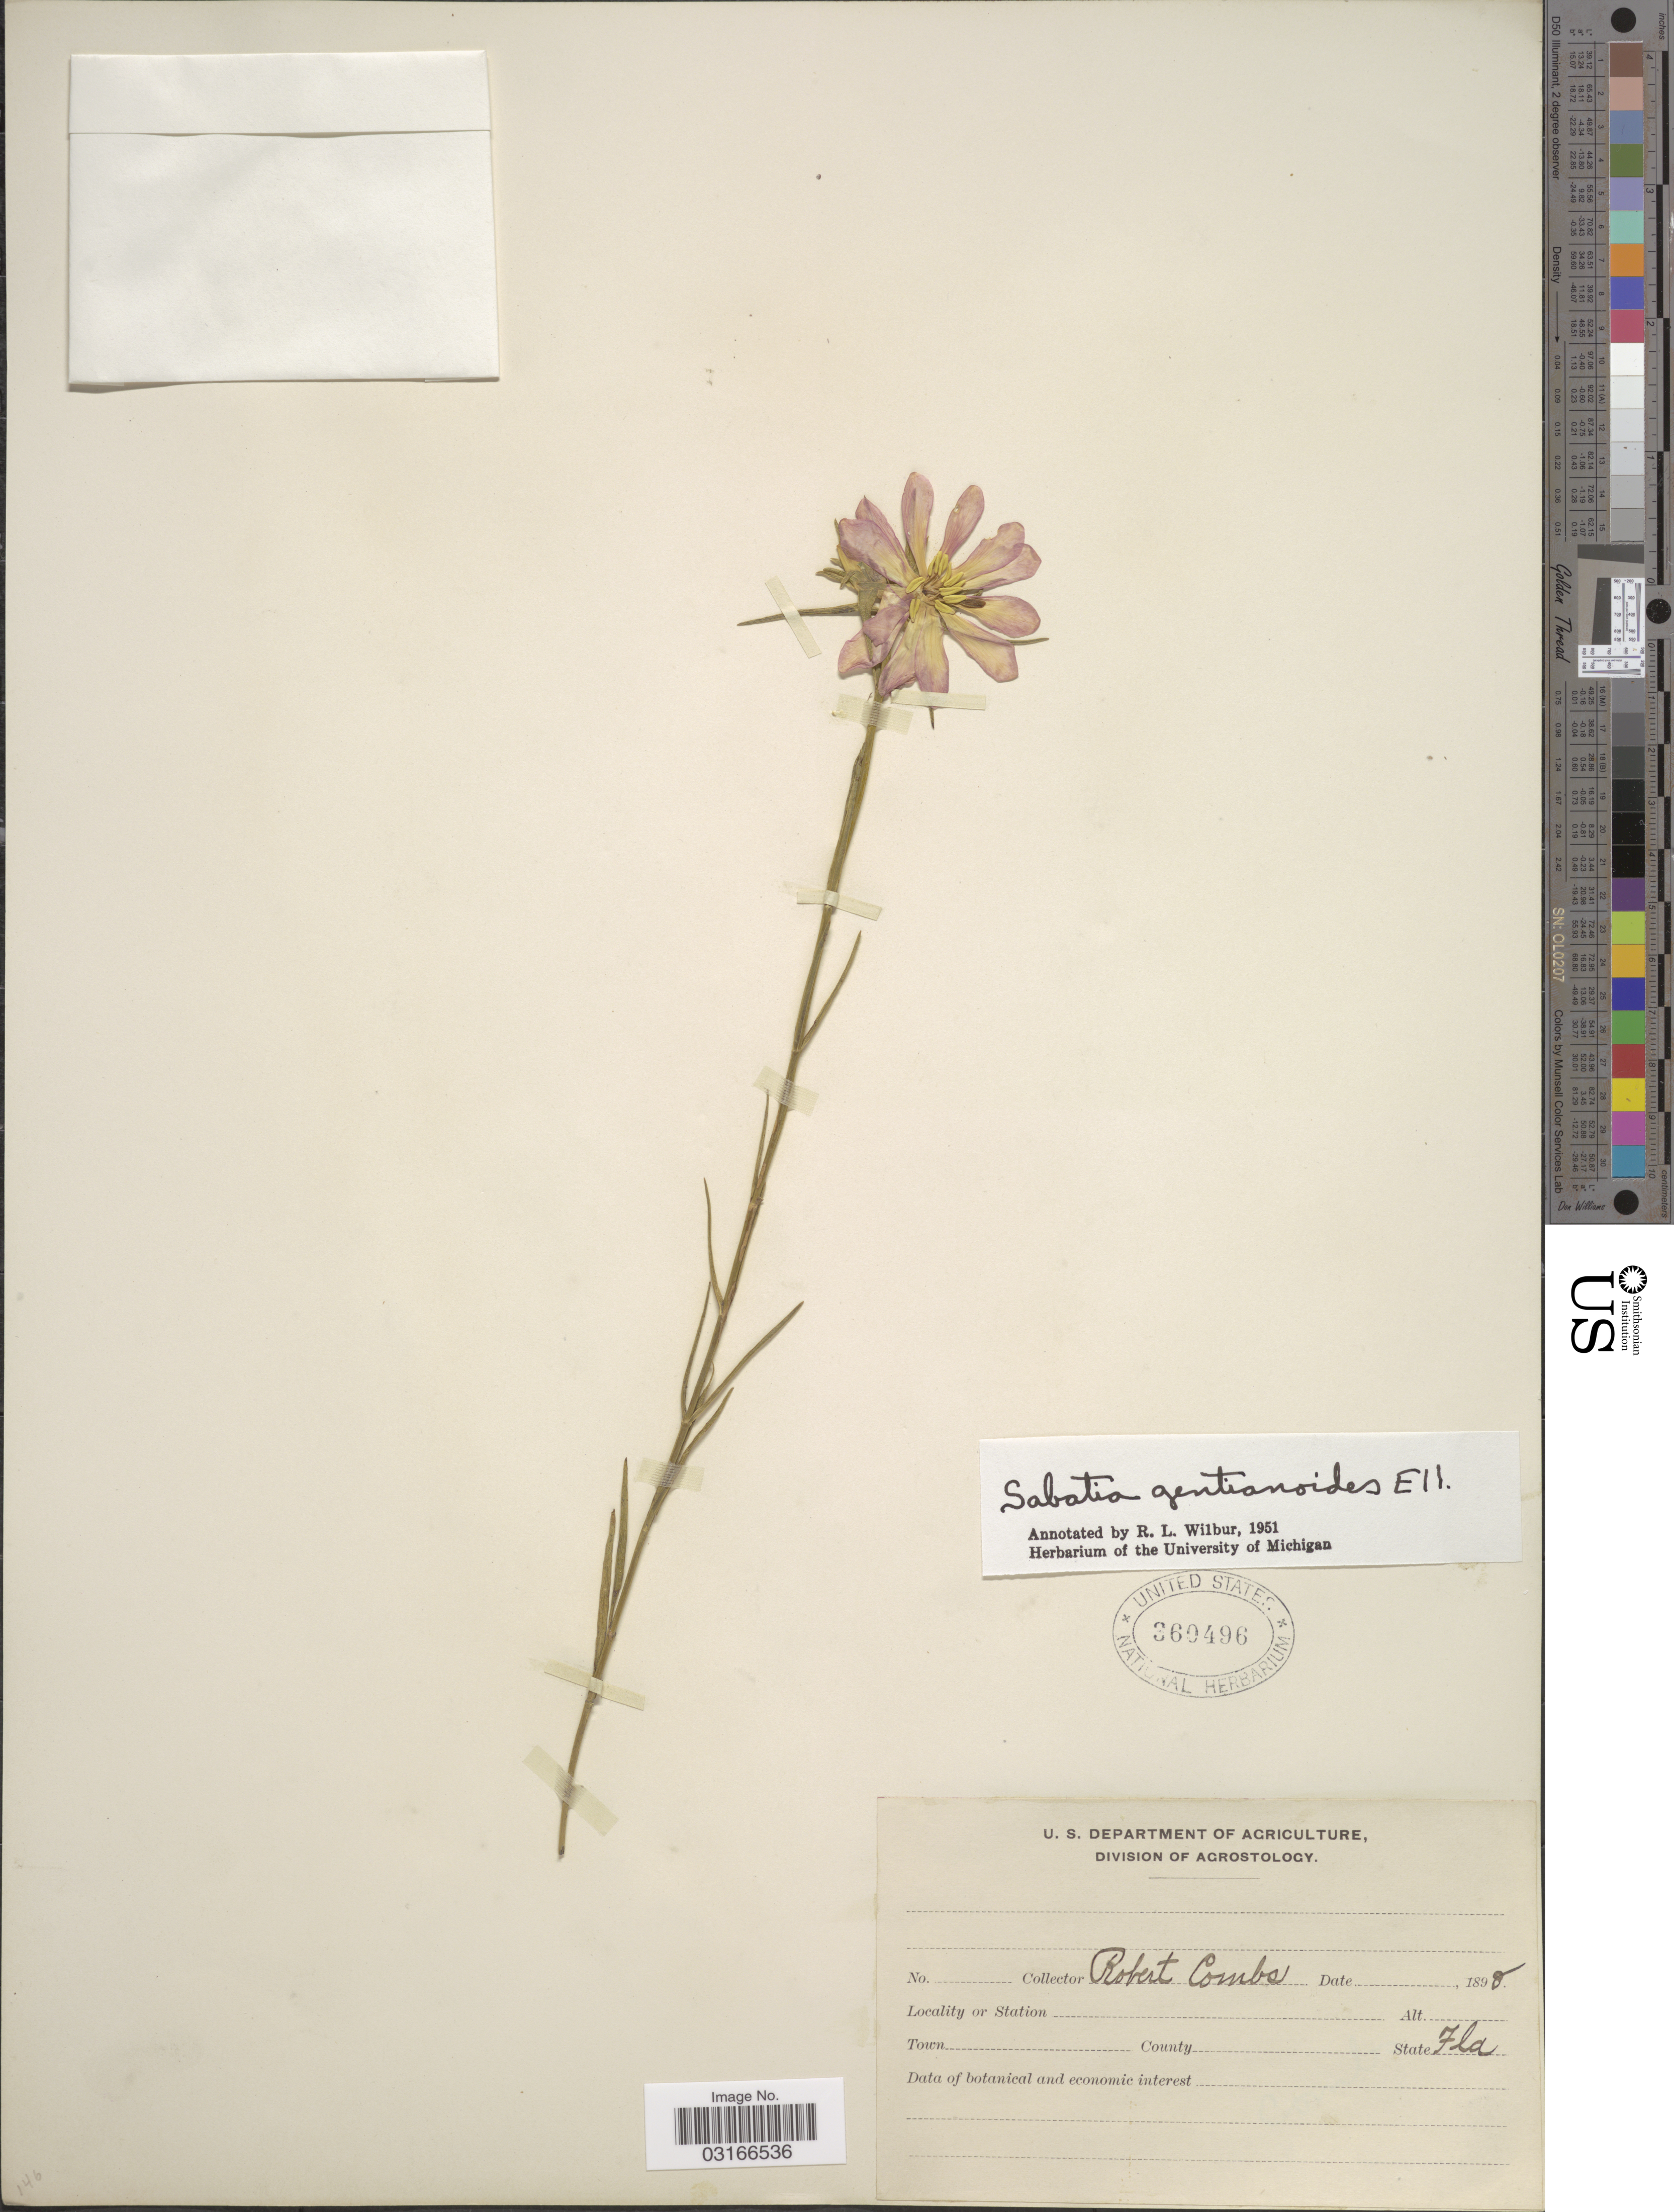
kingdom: Plantae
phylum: Tracheophyta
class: Magnoliopsida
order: Gentianales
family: Gentianaceae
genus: Sabatia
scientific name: Sabatia gentianoides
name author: Elliott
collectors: R. Combs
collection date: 1898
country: United States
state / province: Florida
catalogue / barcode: US 360496